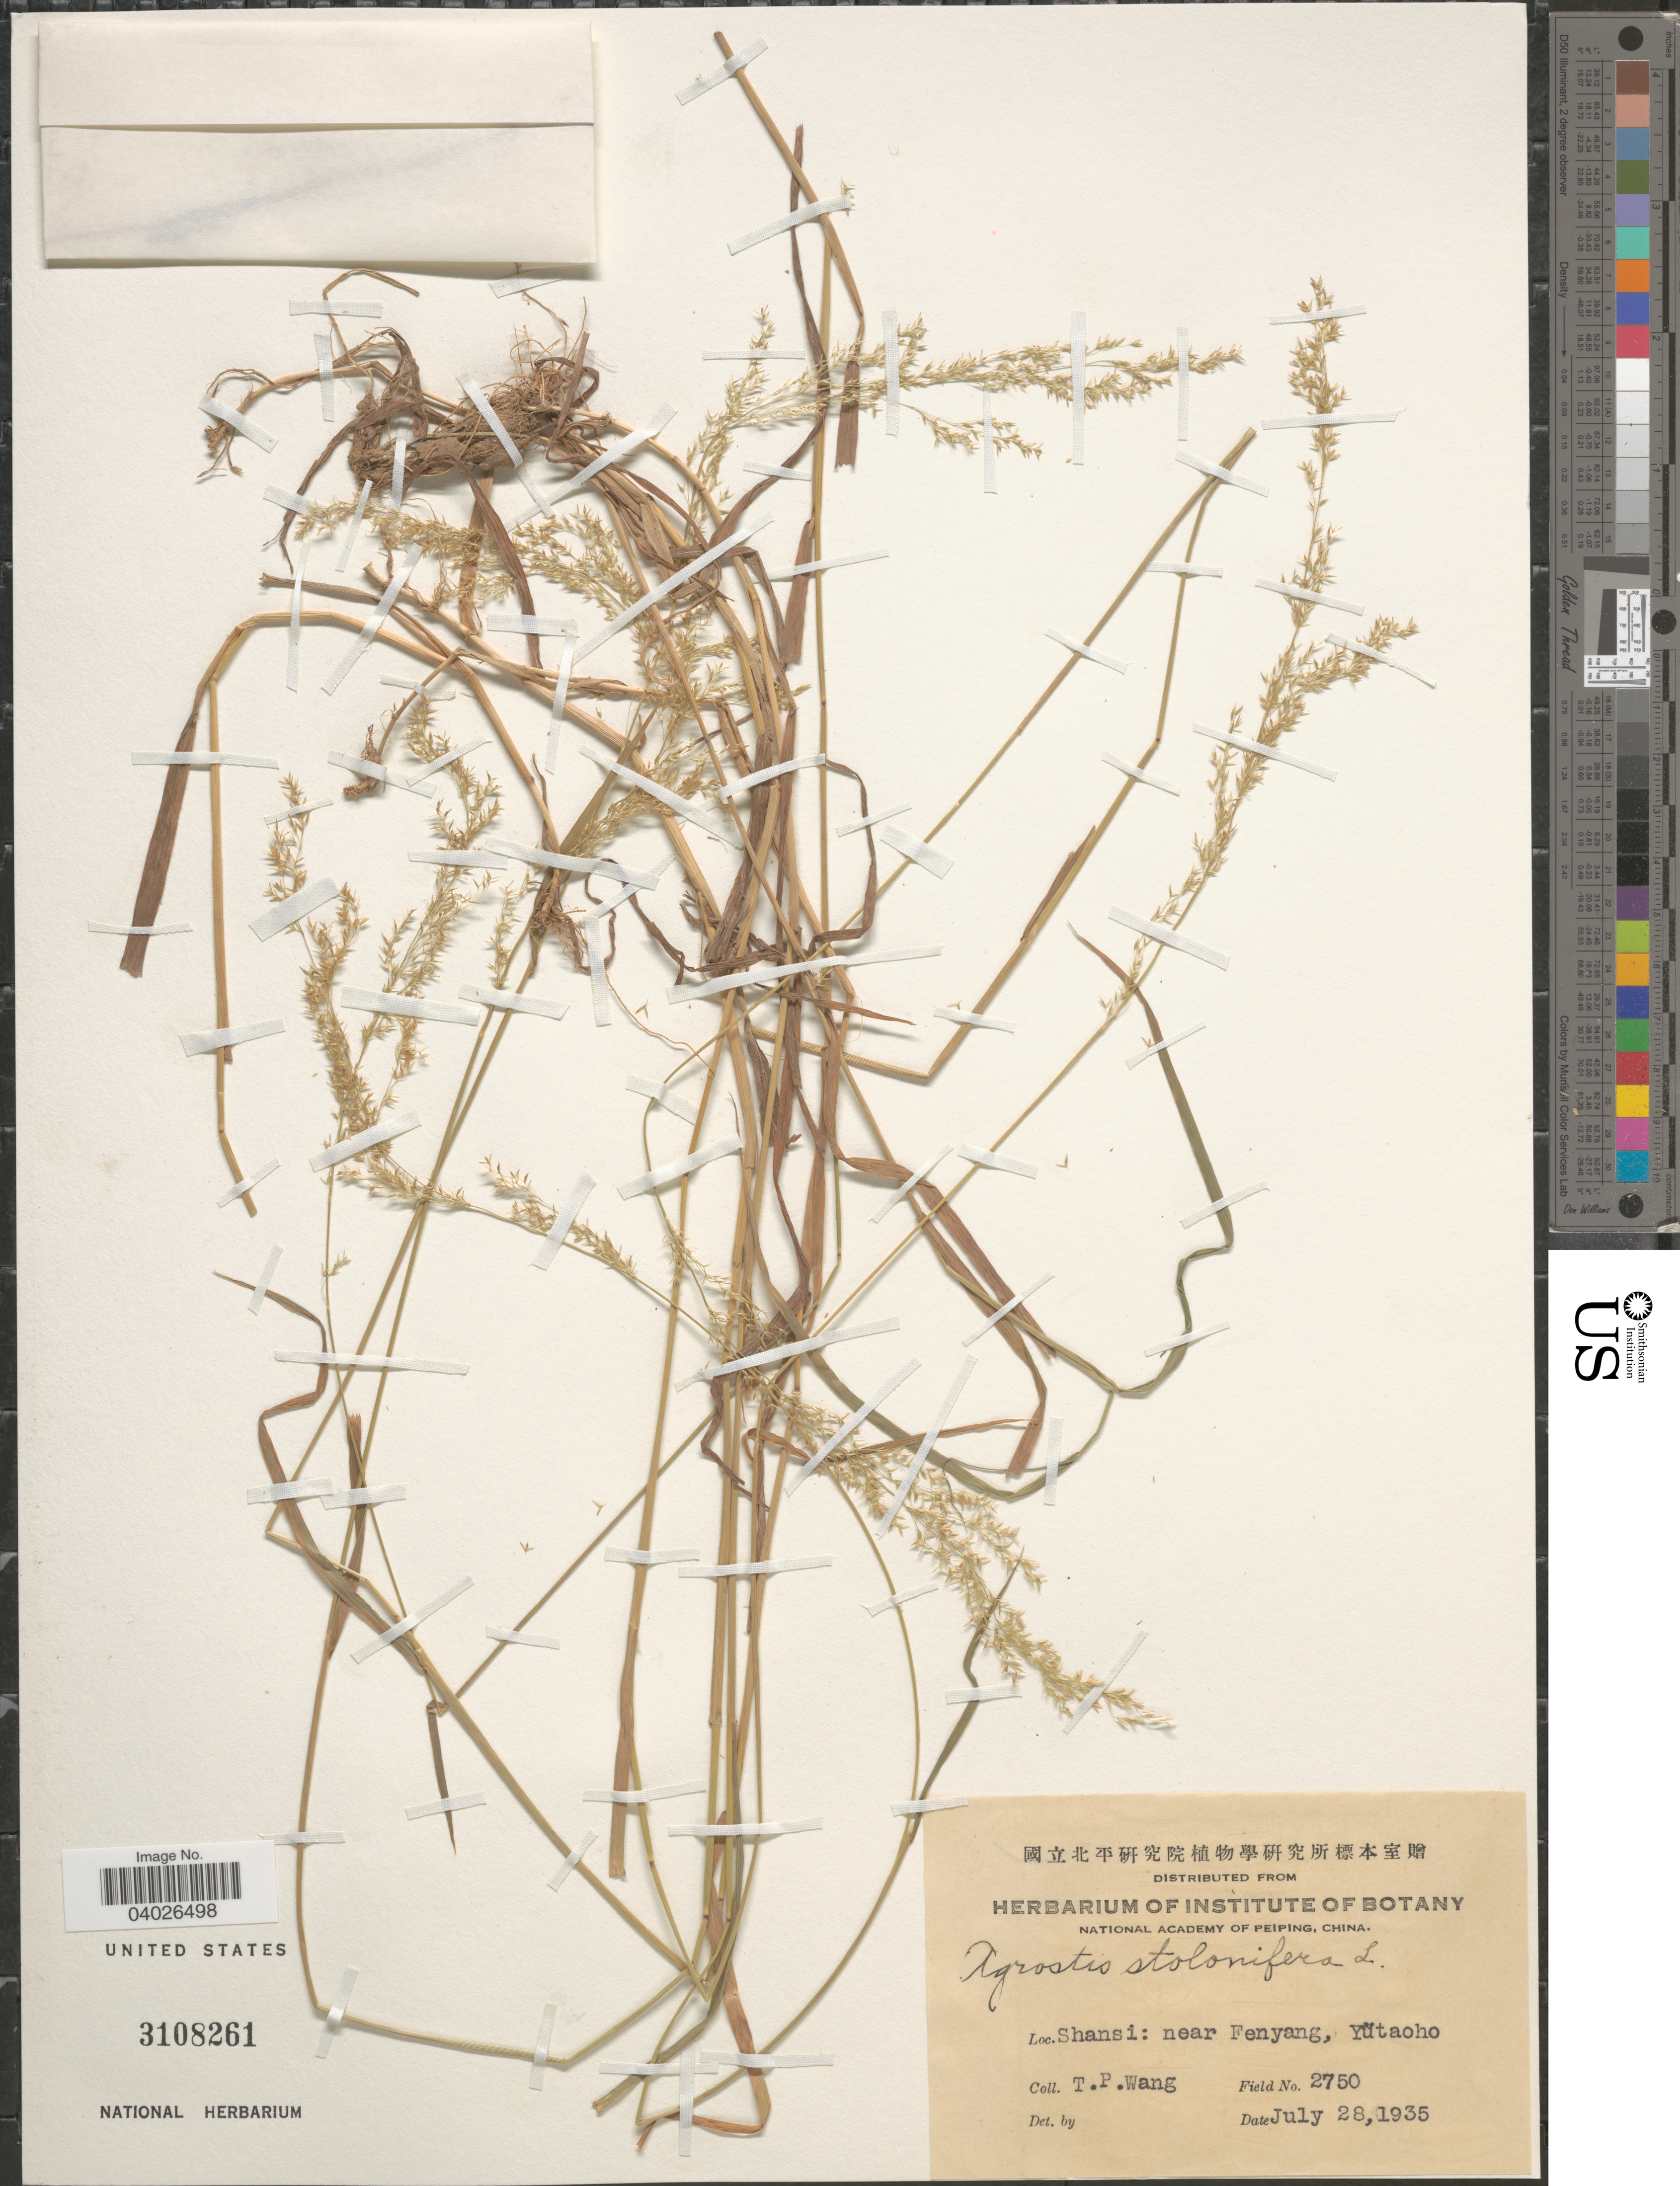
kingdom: Plantae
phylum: Tracheophyta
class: Liliopsida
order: Poales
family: Poaceae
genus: Agrostis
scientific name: Agrostis stolonifera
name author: L.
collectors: T. Wang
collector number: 2750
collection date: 1935-07-28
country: China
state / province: Shanxi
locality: Shansi: near Fenyang, Yütaoho.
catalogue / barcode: US 3108261